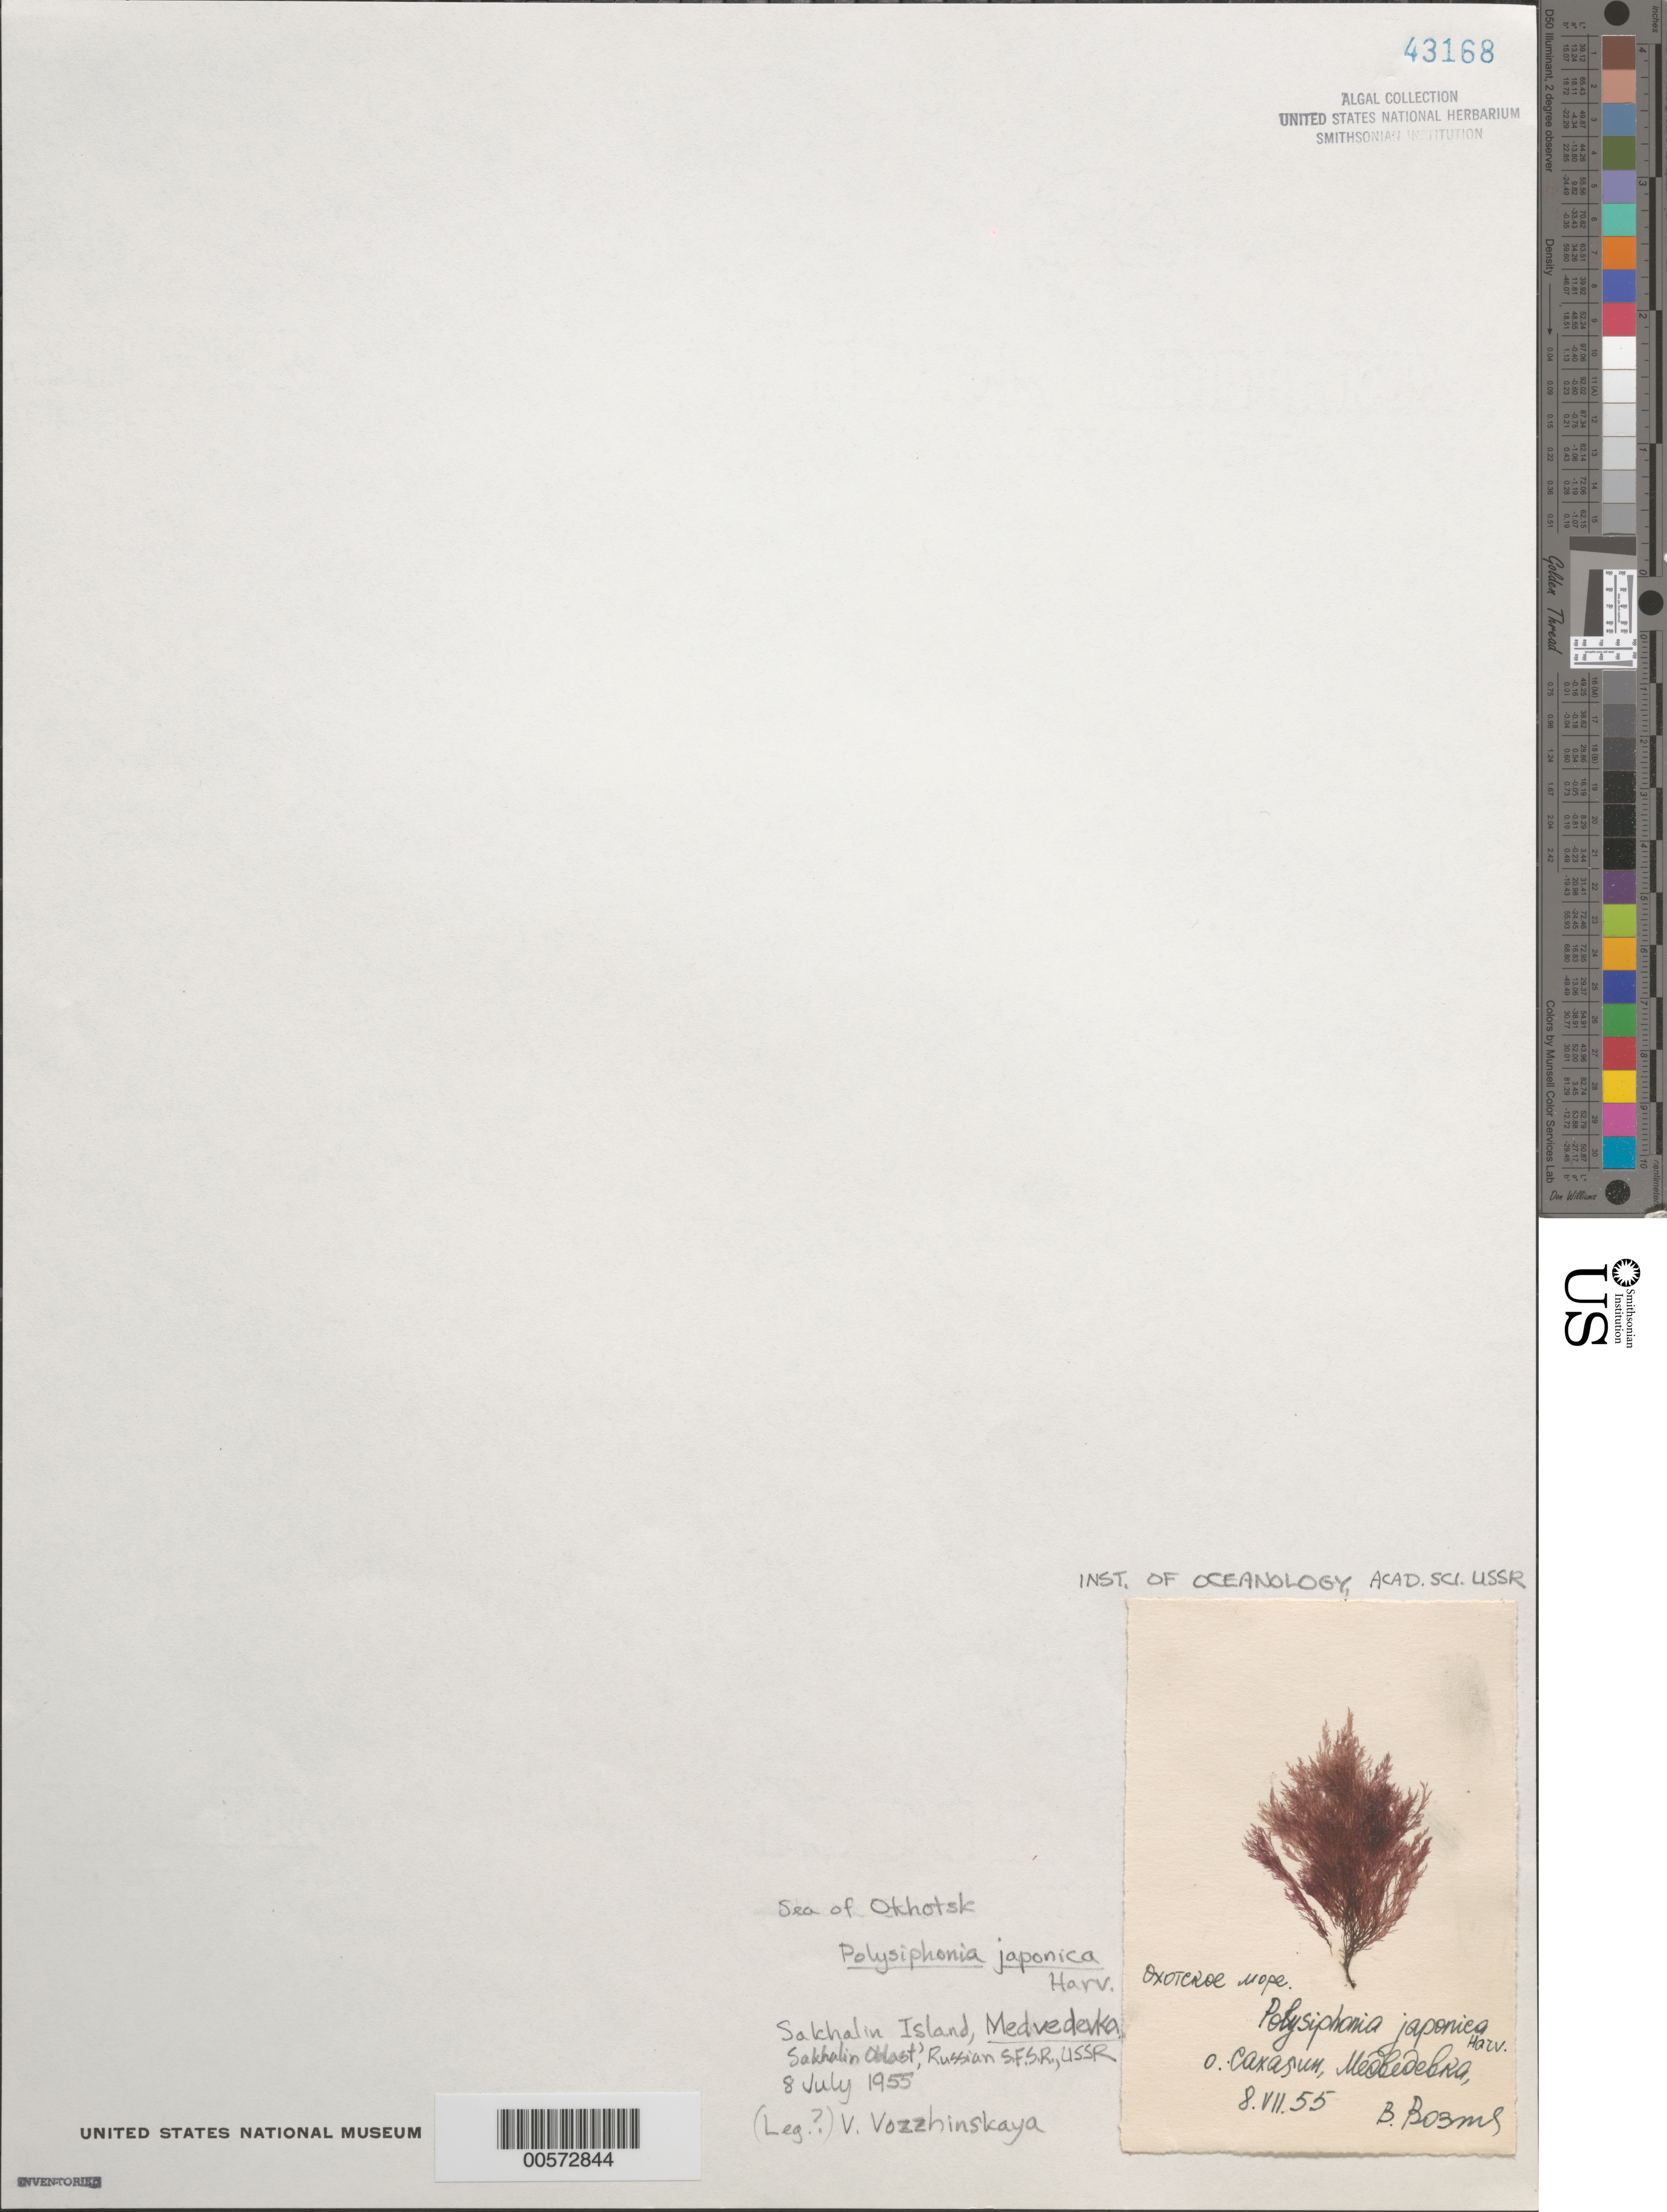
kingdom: Plantae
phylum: Rhodophyta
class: Florideophyceae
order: Ceramiales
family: Rhodomelaceae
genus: Melanothamnus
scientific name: Melanothamnus japonicus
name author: (Harvey) Diaz-Tapia & Maggs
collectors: V. Vozzhinskaya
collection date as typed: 08 Jul 1955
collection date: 1955-07-08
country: Russian Federation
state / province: Sakhalin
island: Sakhalin Island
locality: Sea of Okhotsk, Medvedevka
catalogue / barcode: US 43168